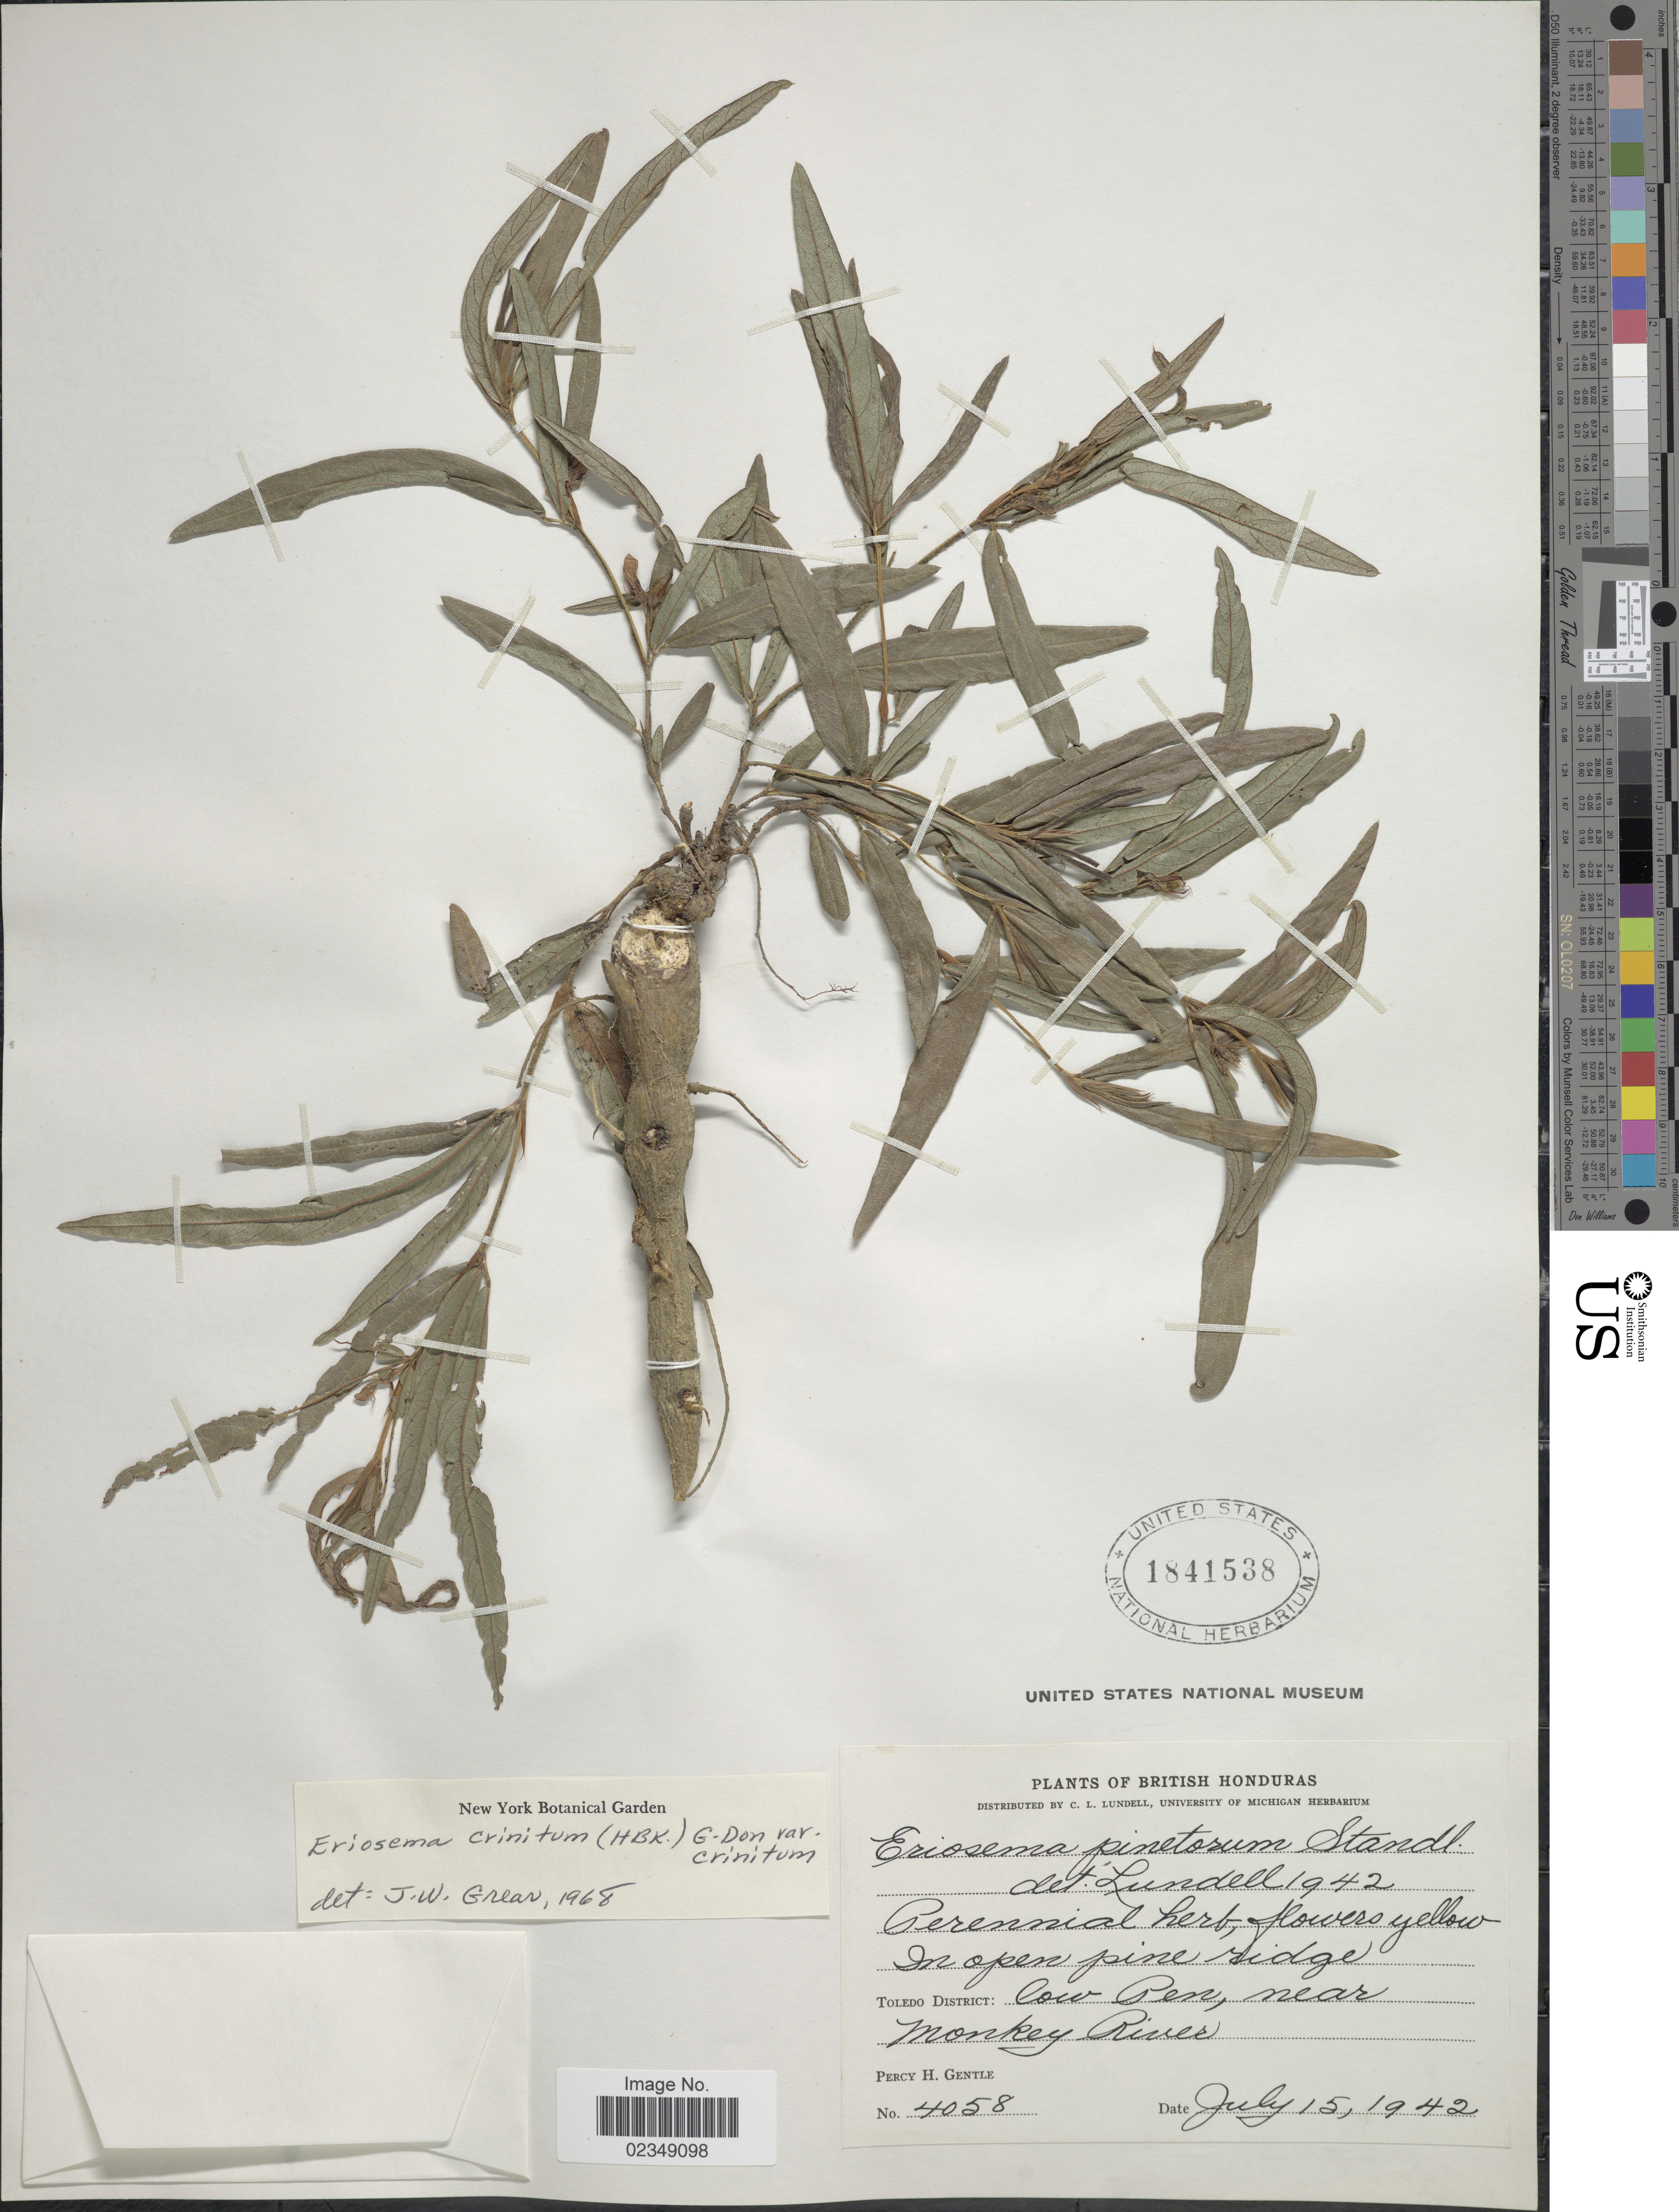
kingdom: Plantae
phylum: Tracheophyta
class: Magnoliopsida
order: Fabales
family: Fabaceae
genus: Eriosema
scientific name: Eriosema crinitum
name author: (Kunth) G. Don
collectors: P. H. Gentle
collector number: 4058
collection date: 1942-07-15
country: Belize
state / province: Toledo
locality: Low Penn, near Monkey River, in open pine ridge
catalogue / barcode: US 1841538